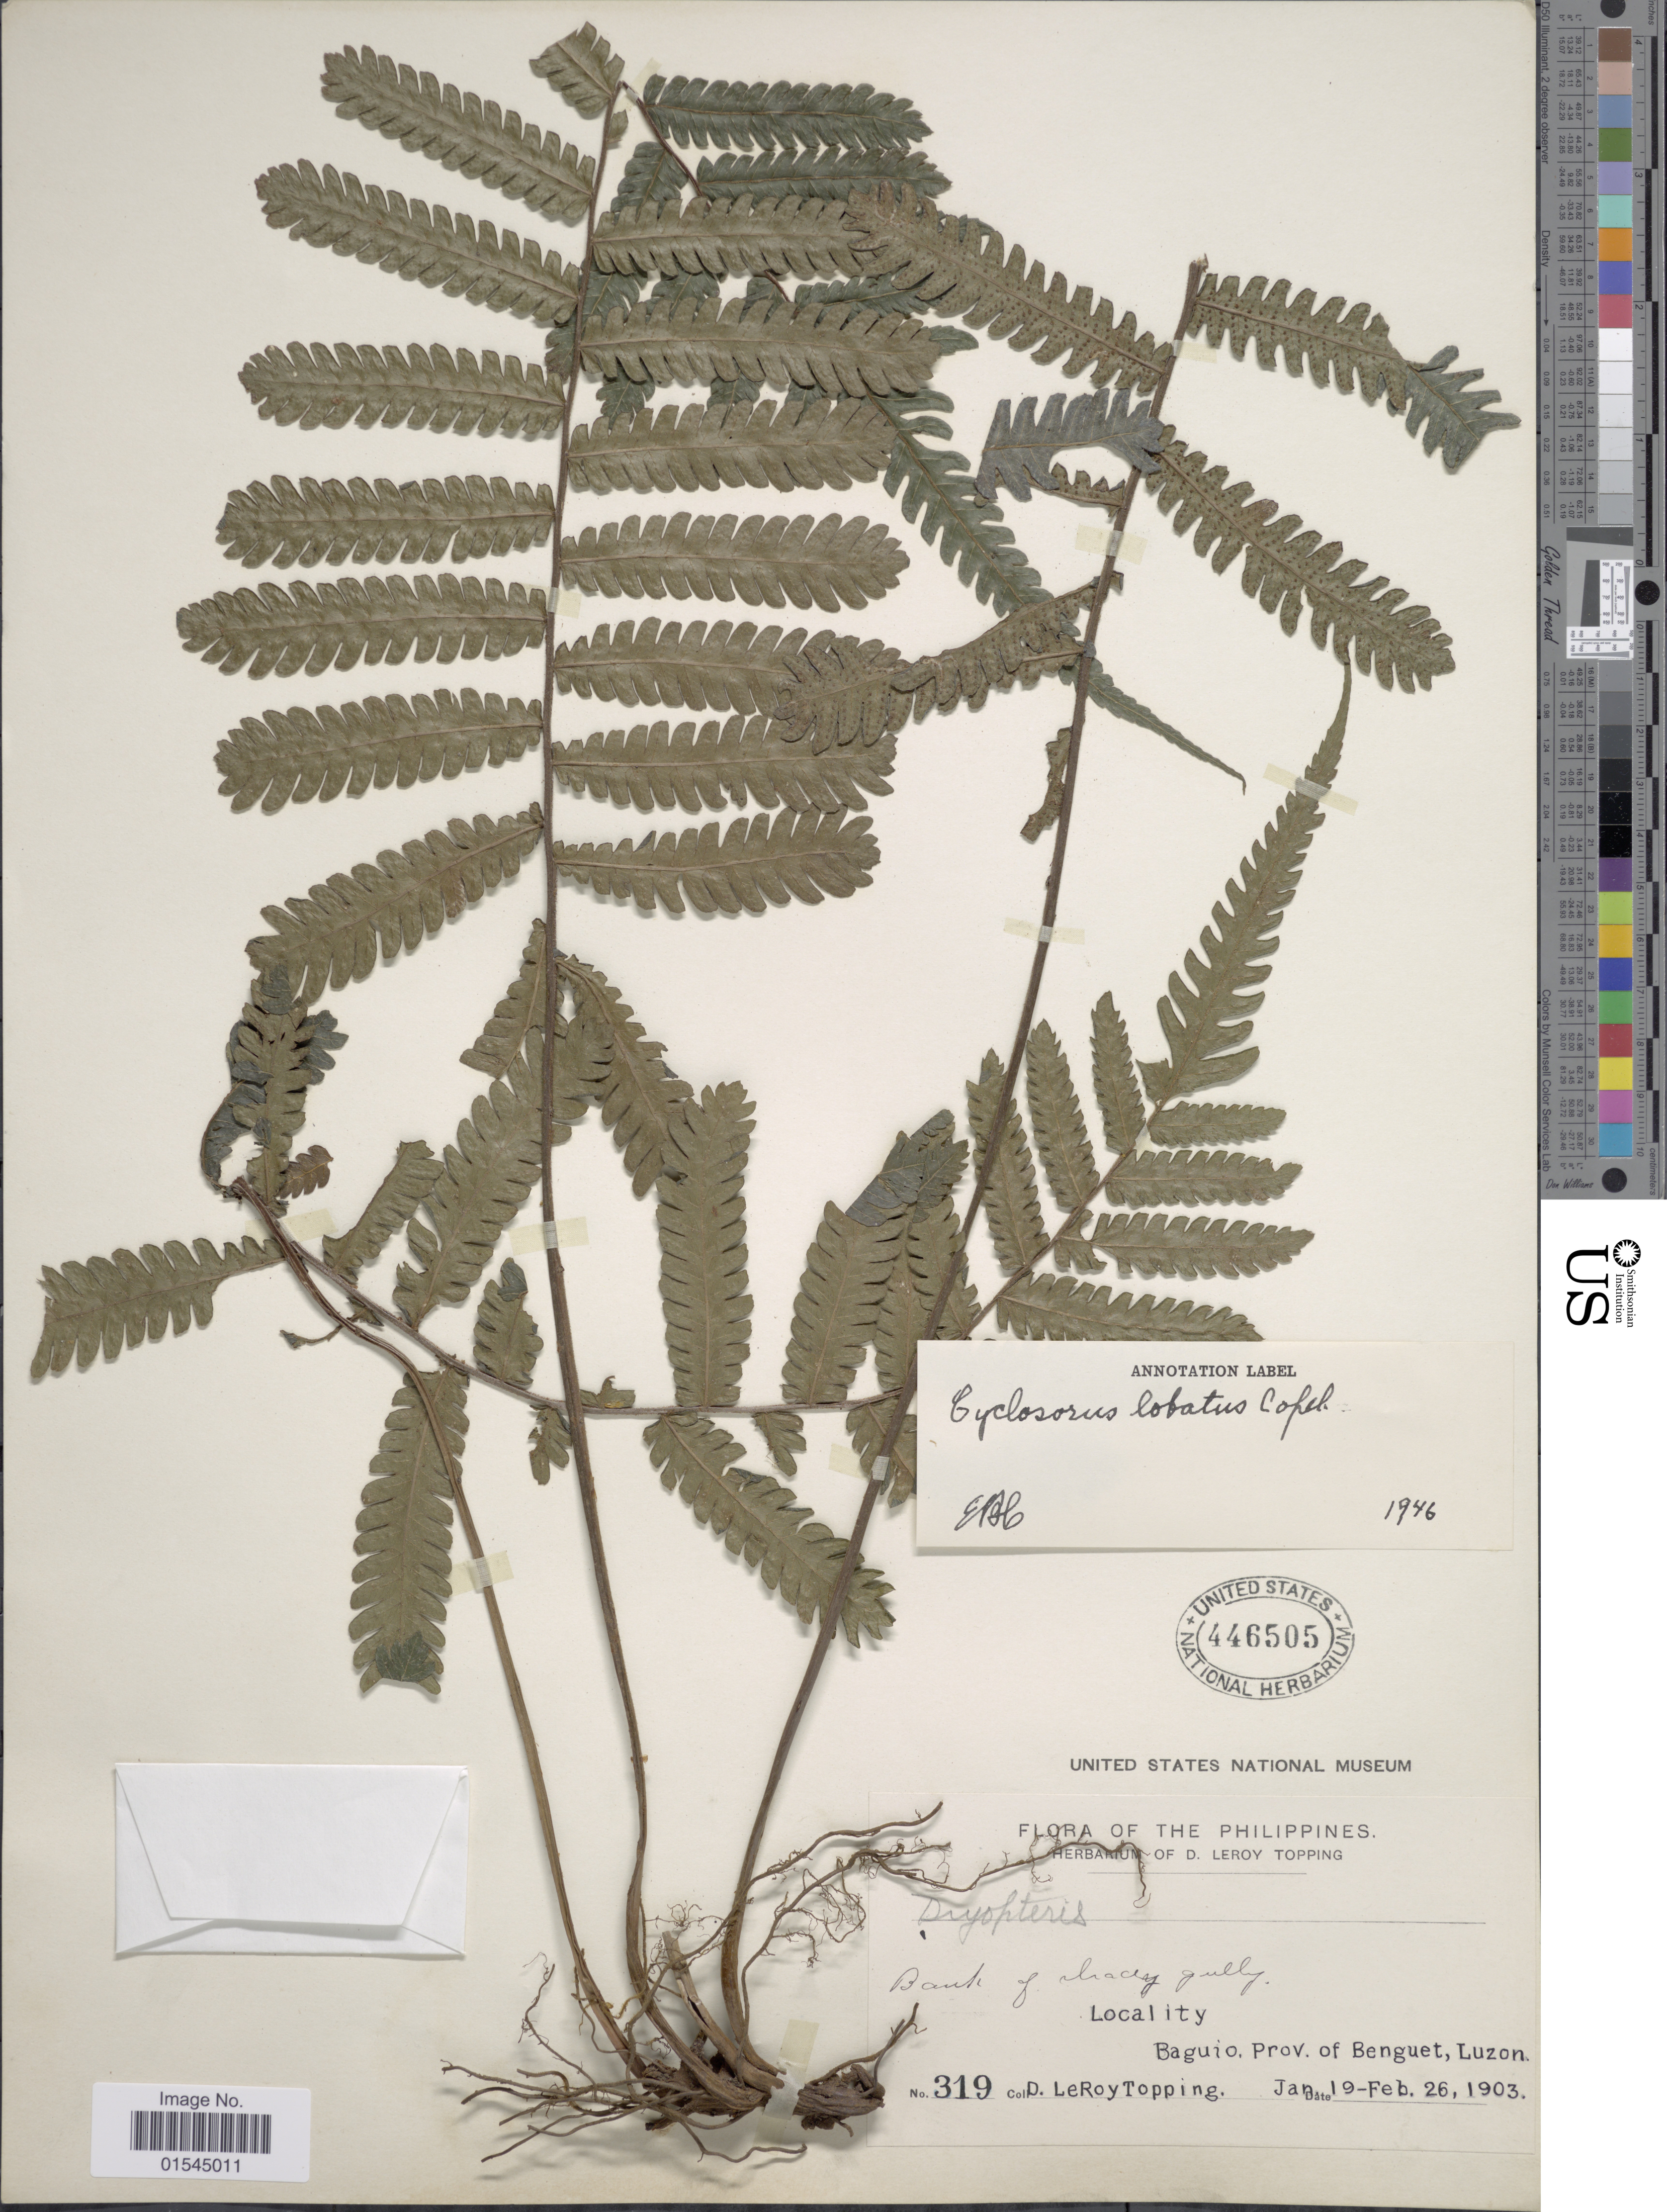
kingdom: Plantae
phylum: Tracheophyta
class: Polypodiopsida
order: Polypodiales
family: Thelypteridaceae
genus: Sphaerostephanos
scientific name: Sphaerostephanos lobatus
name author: (Copel.) Holttum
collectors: D. L. Topping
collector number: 319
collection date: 1903-02-19/1903-02-26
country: Philippines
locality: Baguio, Prov. of Benguet, Luzon.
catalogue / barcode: US 446505